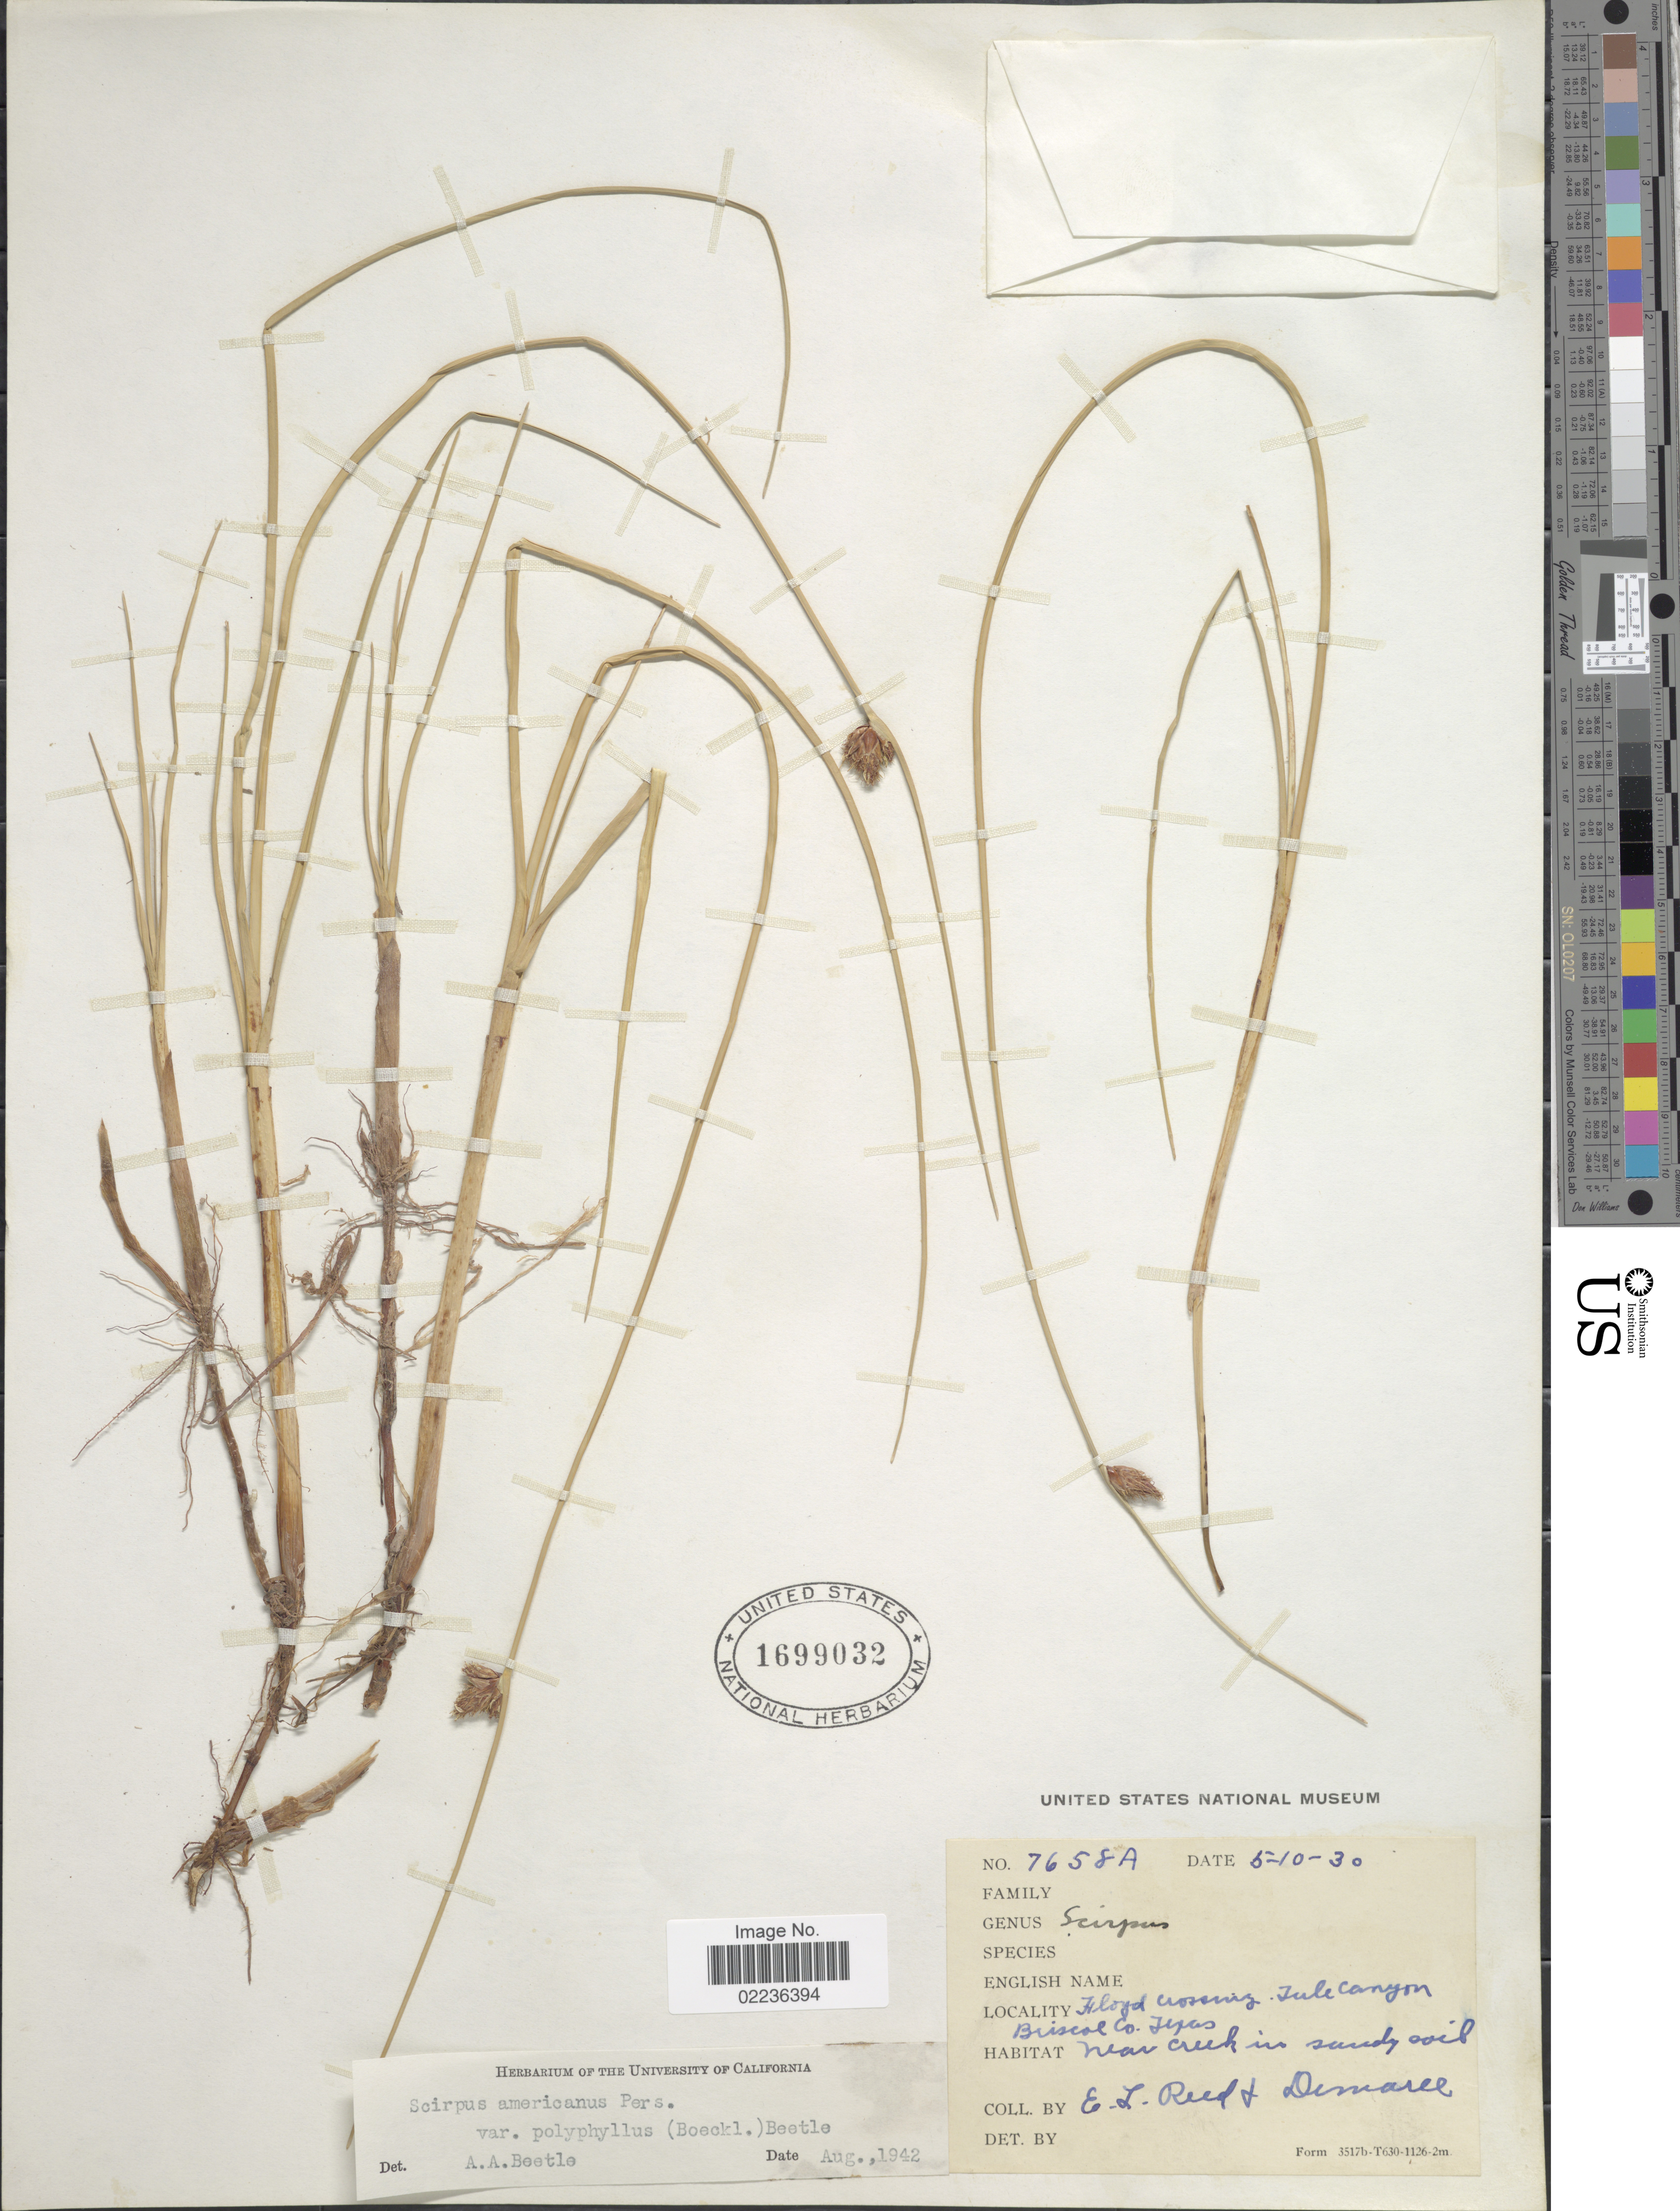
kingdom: Plantae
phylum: Tracheophyta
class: Liliopsida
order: Poales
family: Cyperaceae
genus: Schoenoplectus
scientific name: Schoenoplectus pungens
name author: (Vahl) Palla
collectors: E. Reed & -. Demaree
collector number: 7658A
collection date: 1930-05-10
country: United States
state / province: Texas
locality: Floyd crossing, Tule Canyon, Briscol Co., near creek in sandy soil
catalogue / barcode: US 1699032